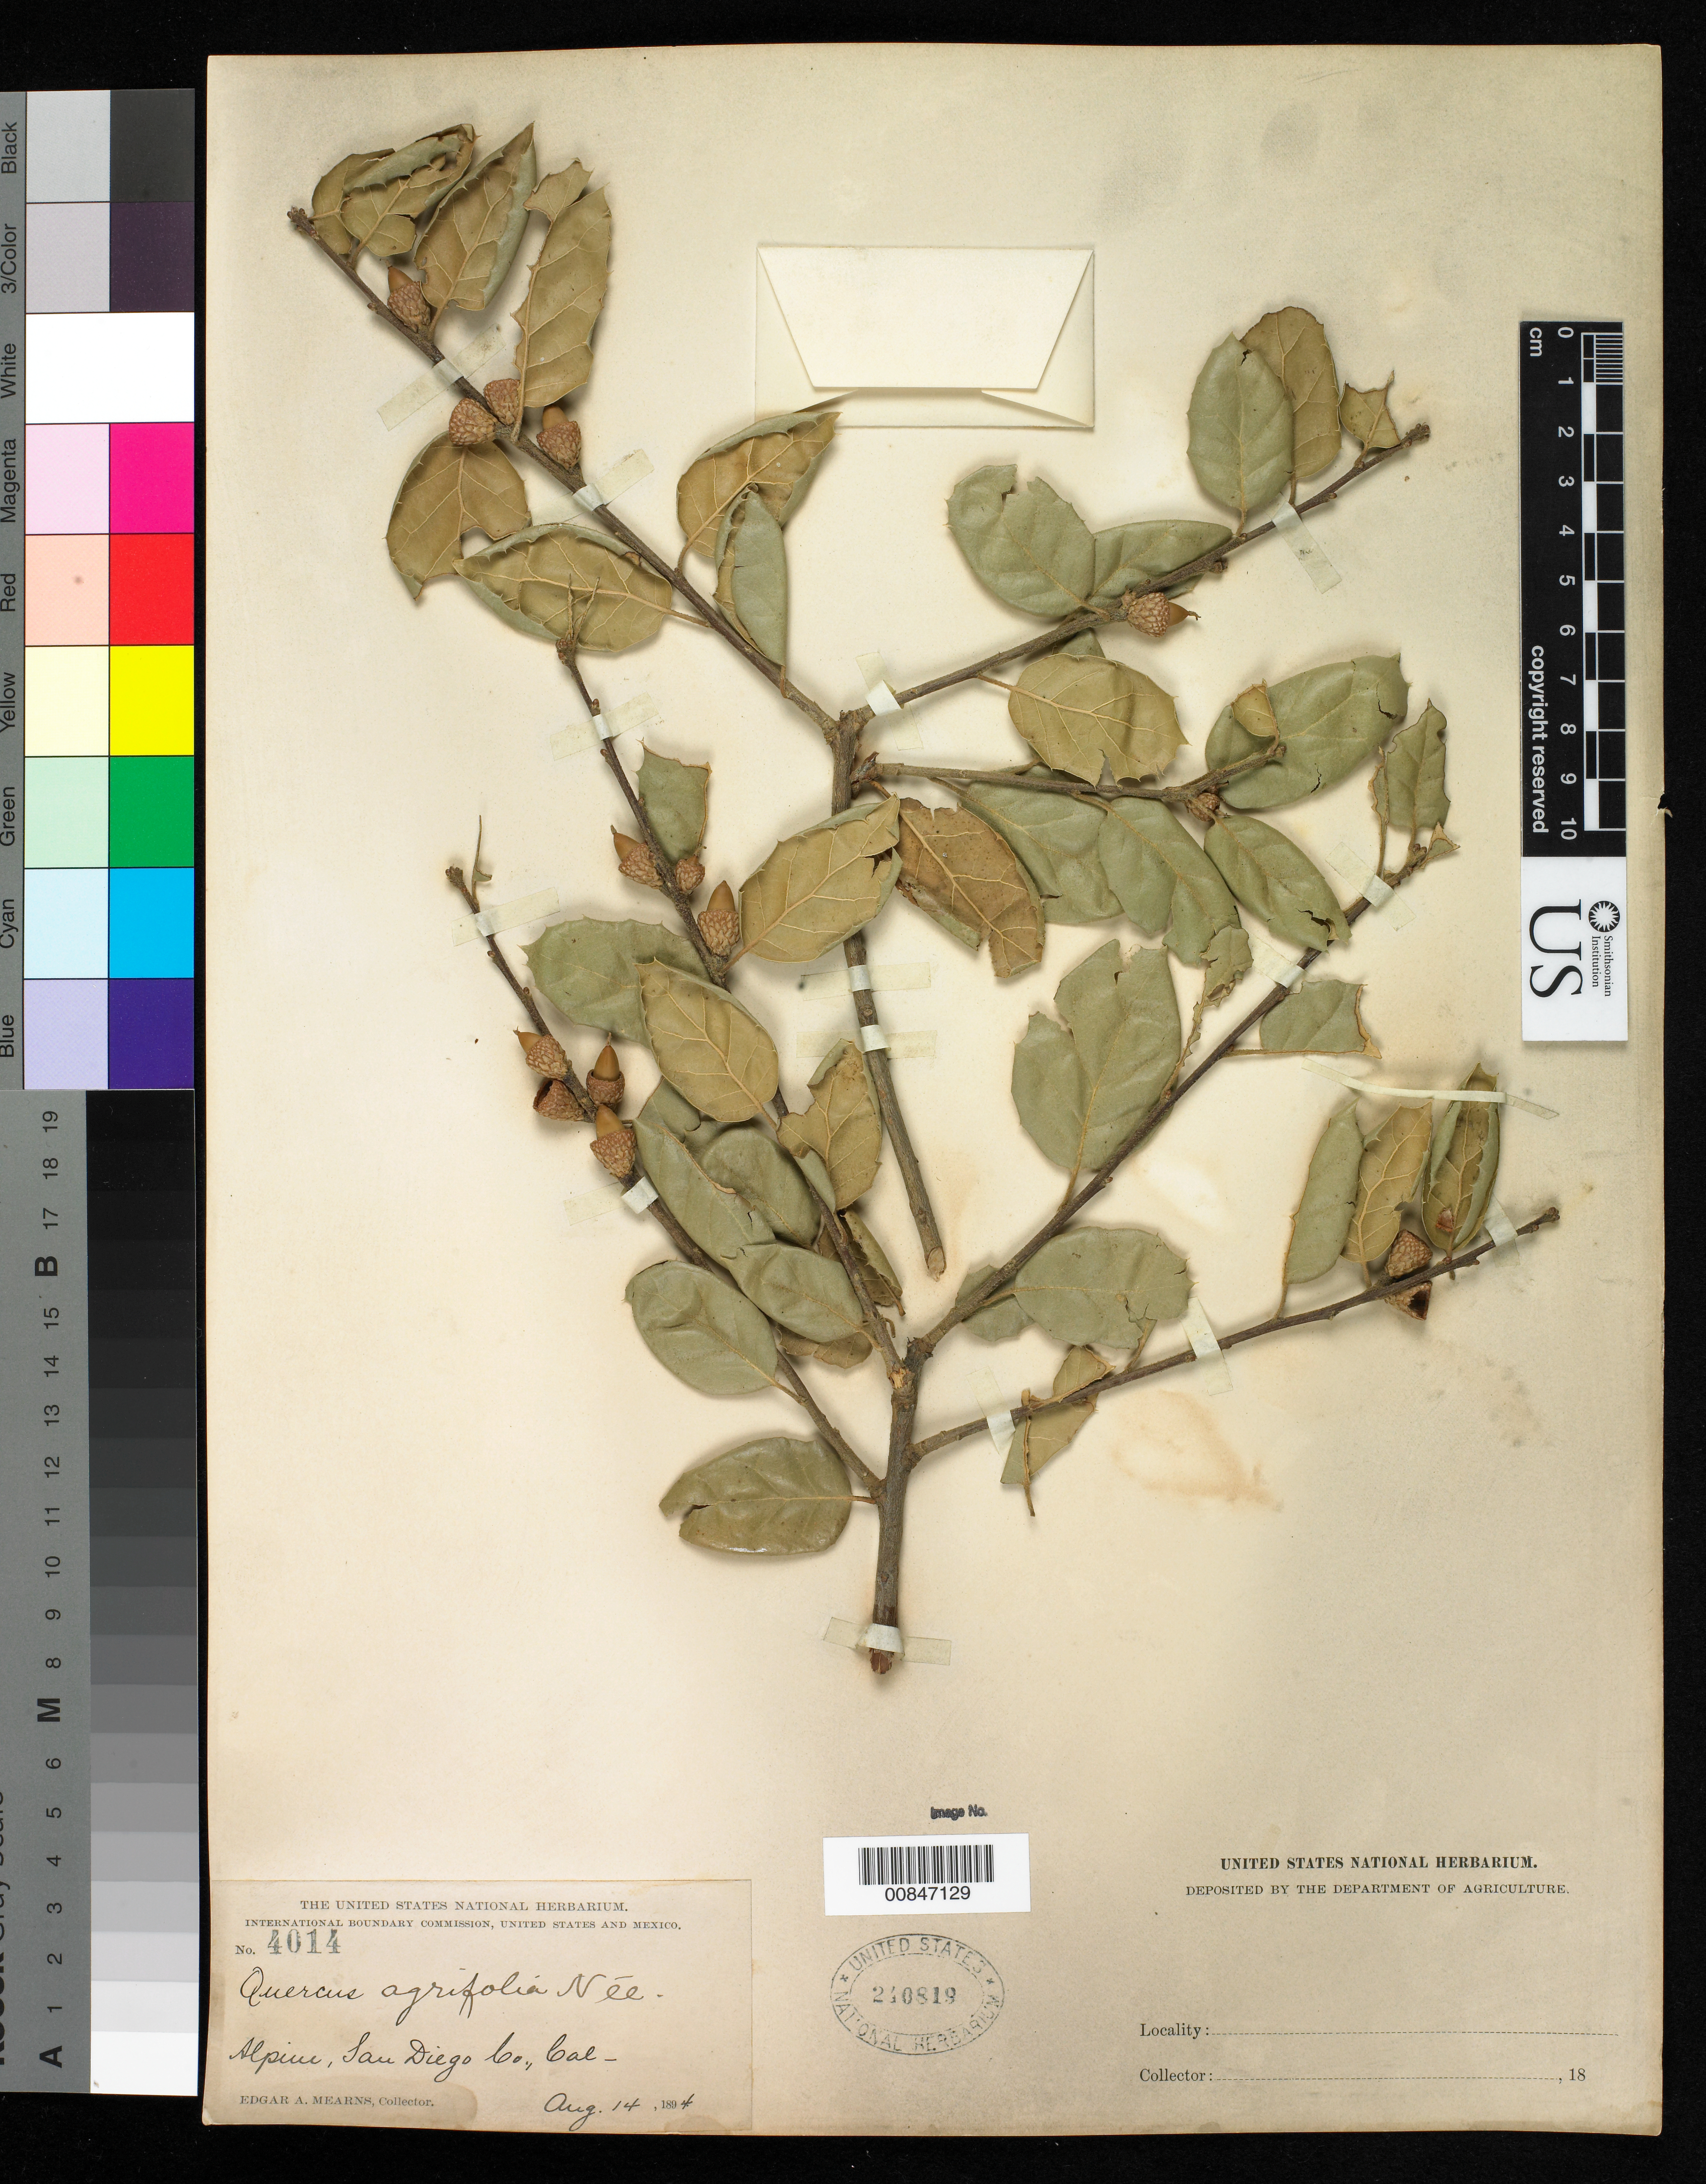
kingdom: Plantae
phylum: Tracheophyta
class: Magnoliopsida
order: Fagales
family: Fagaceae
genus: Quercus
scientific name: Quercus agrifolia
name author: Née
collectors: E. A. Mearns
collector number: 4014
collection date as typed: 14 Aug 1894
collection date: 1894-08-14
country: United States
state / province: California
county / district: San Diego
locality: Alpine, San Diego County, California.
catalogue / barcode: US 240819